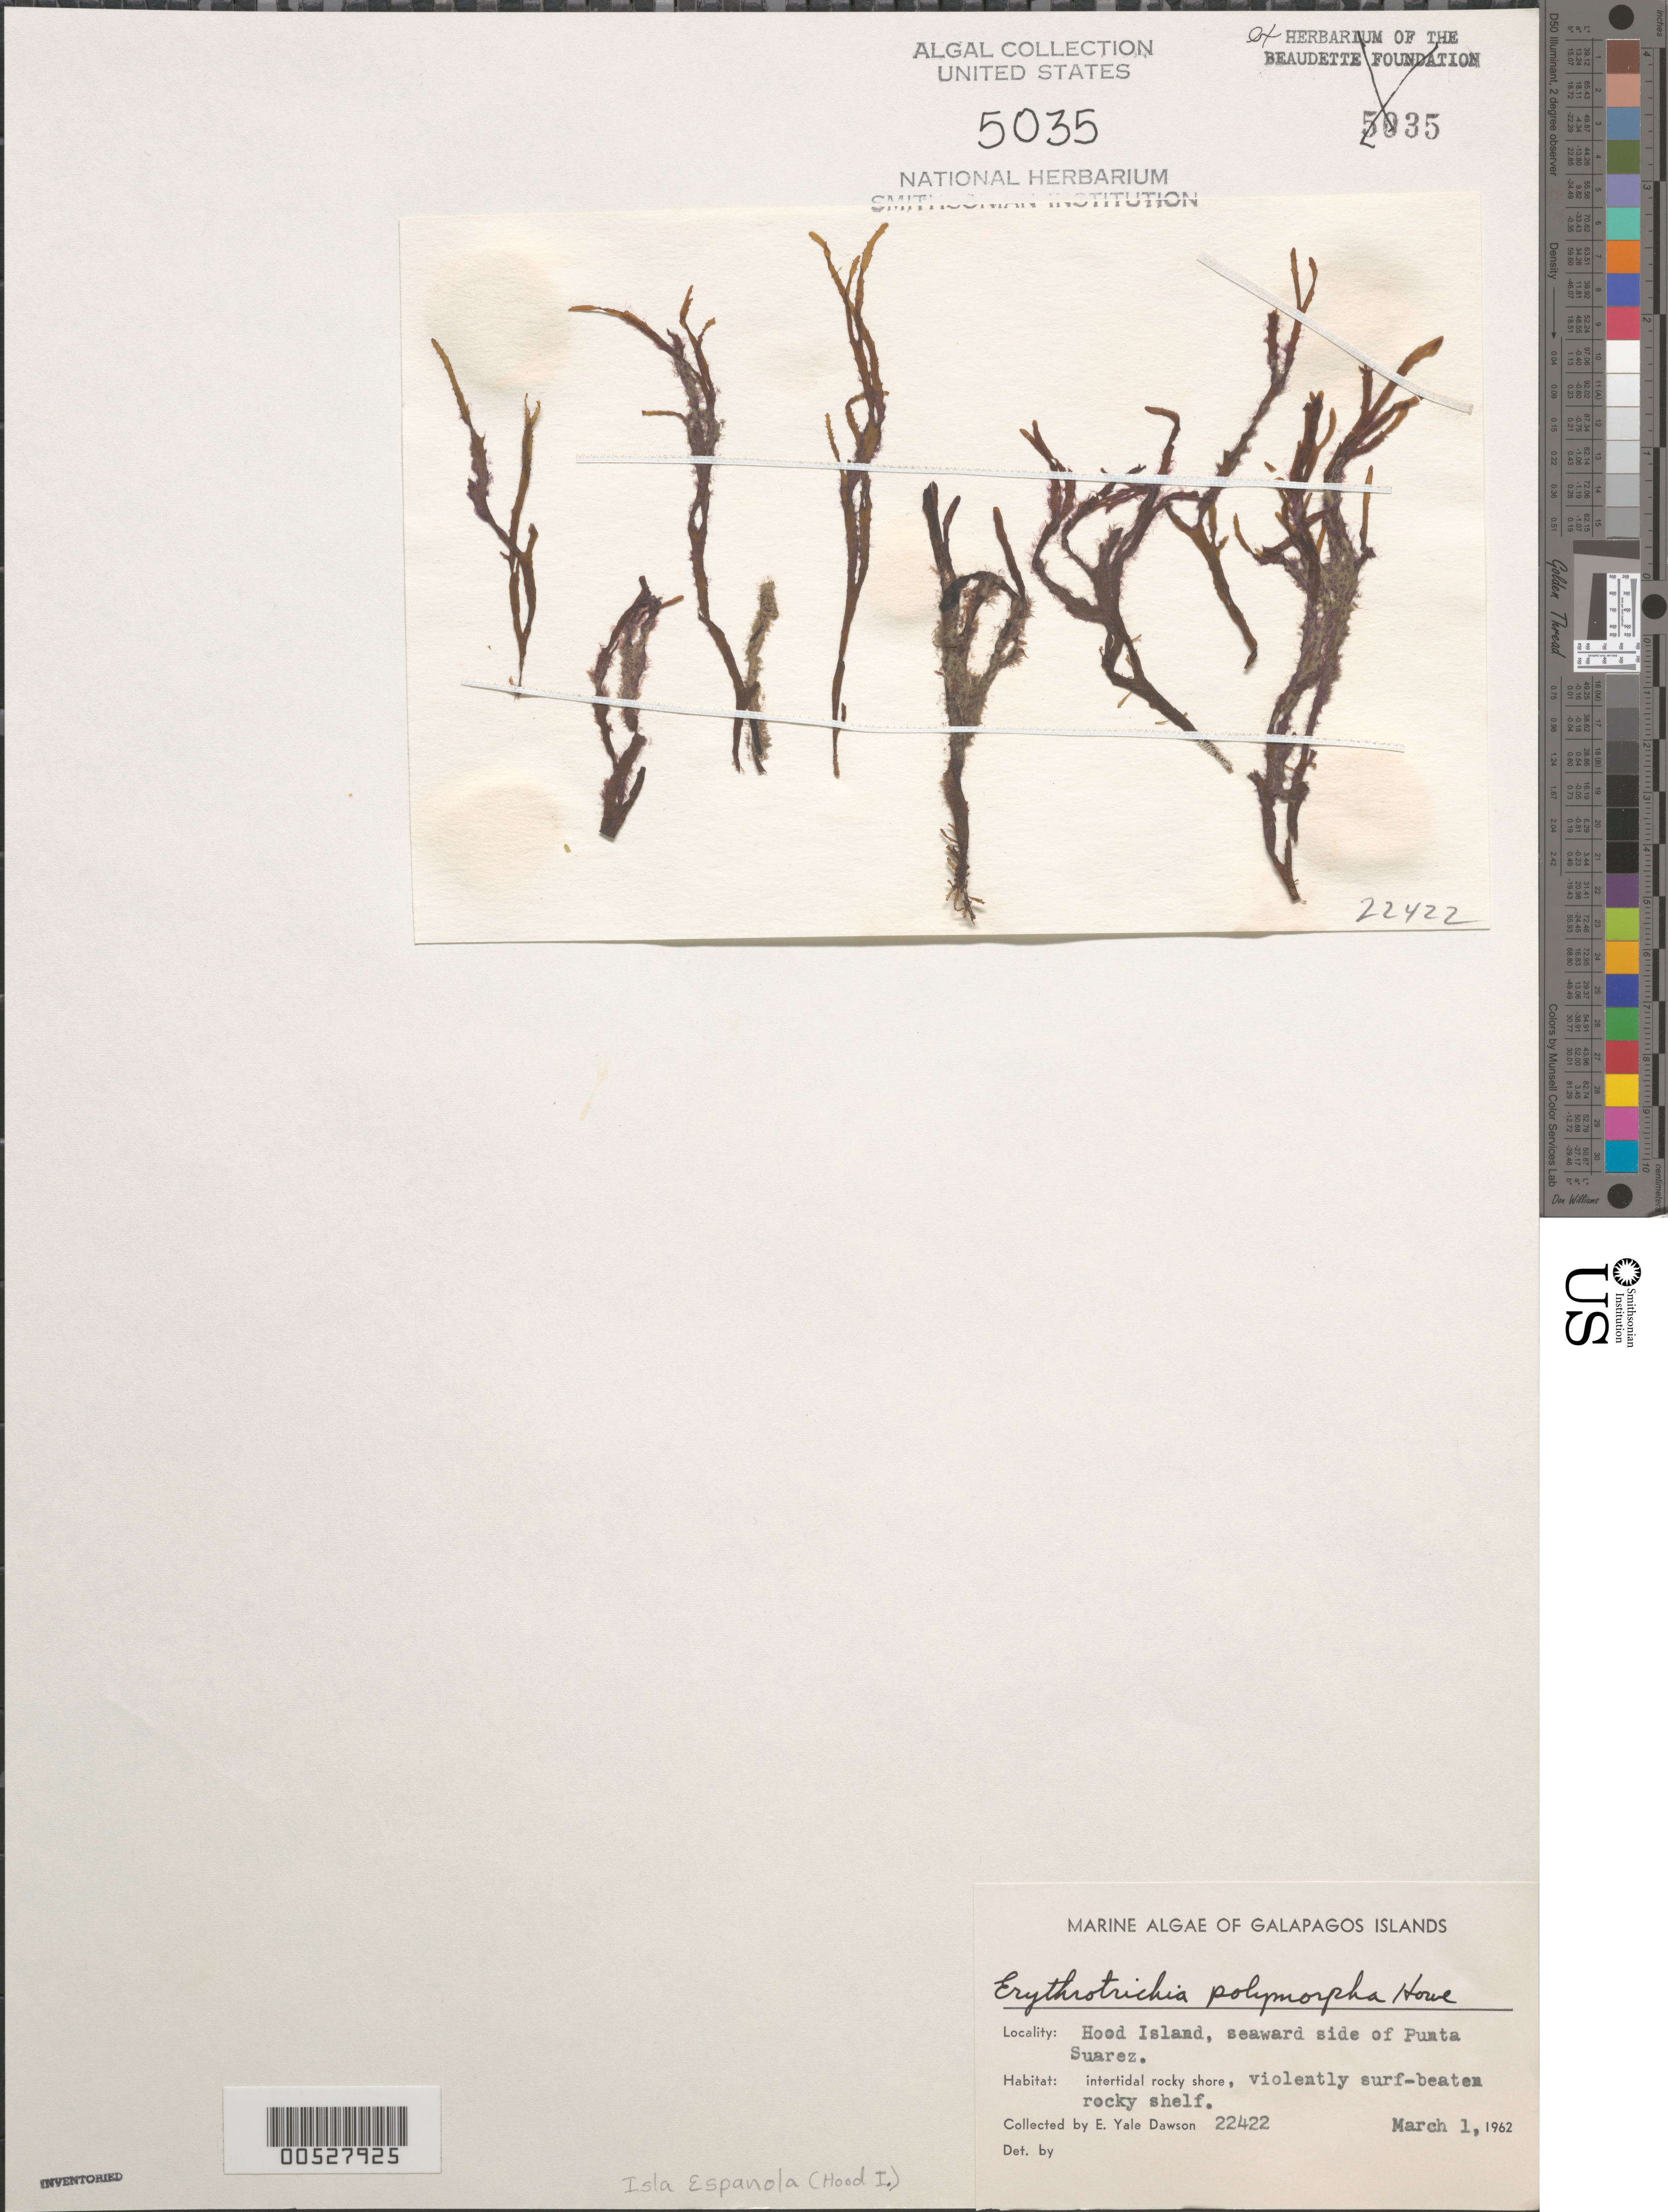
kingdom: Plantae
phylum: Rhodophyta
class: Compsopogonophyceae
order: Erythropeltidales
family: Erythrotrichiaceae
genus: Erythrotrichia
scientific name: Erythrotrichia polymorpha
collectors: E. Y. Dawson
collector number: EYD 22422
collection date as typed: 01 Mar 1962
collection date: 1962-03-01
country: Ecuador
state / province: Colón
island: Española [Hood]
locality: Punta Suarez, seaward side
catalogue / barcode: US 5035